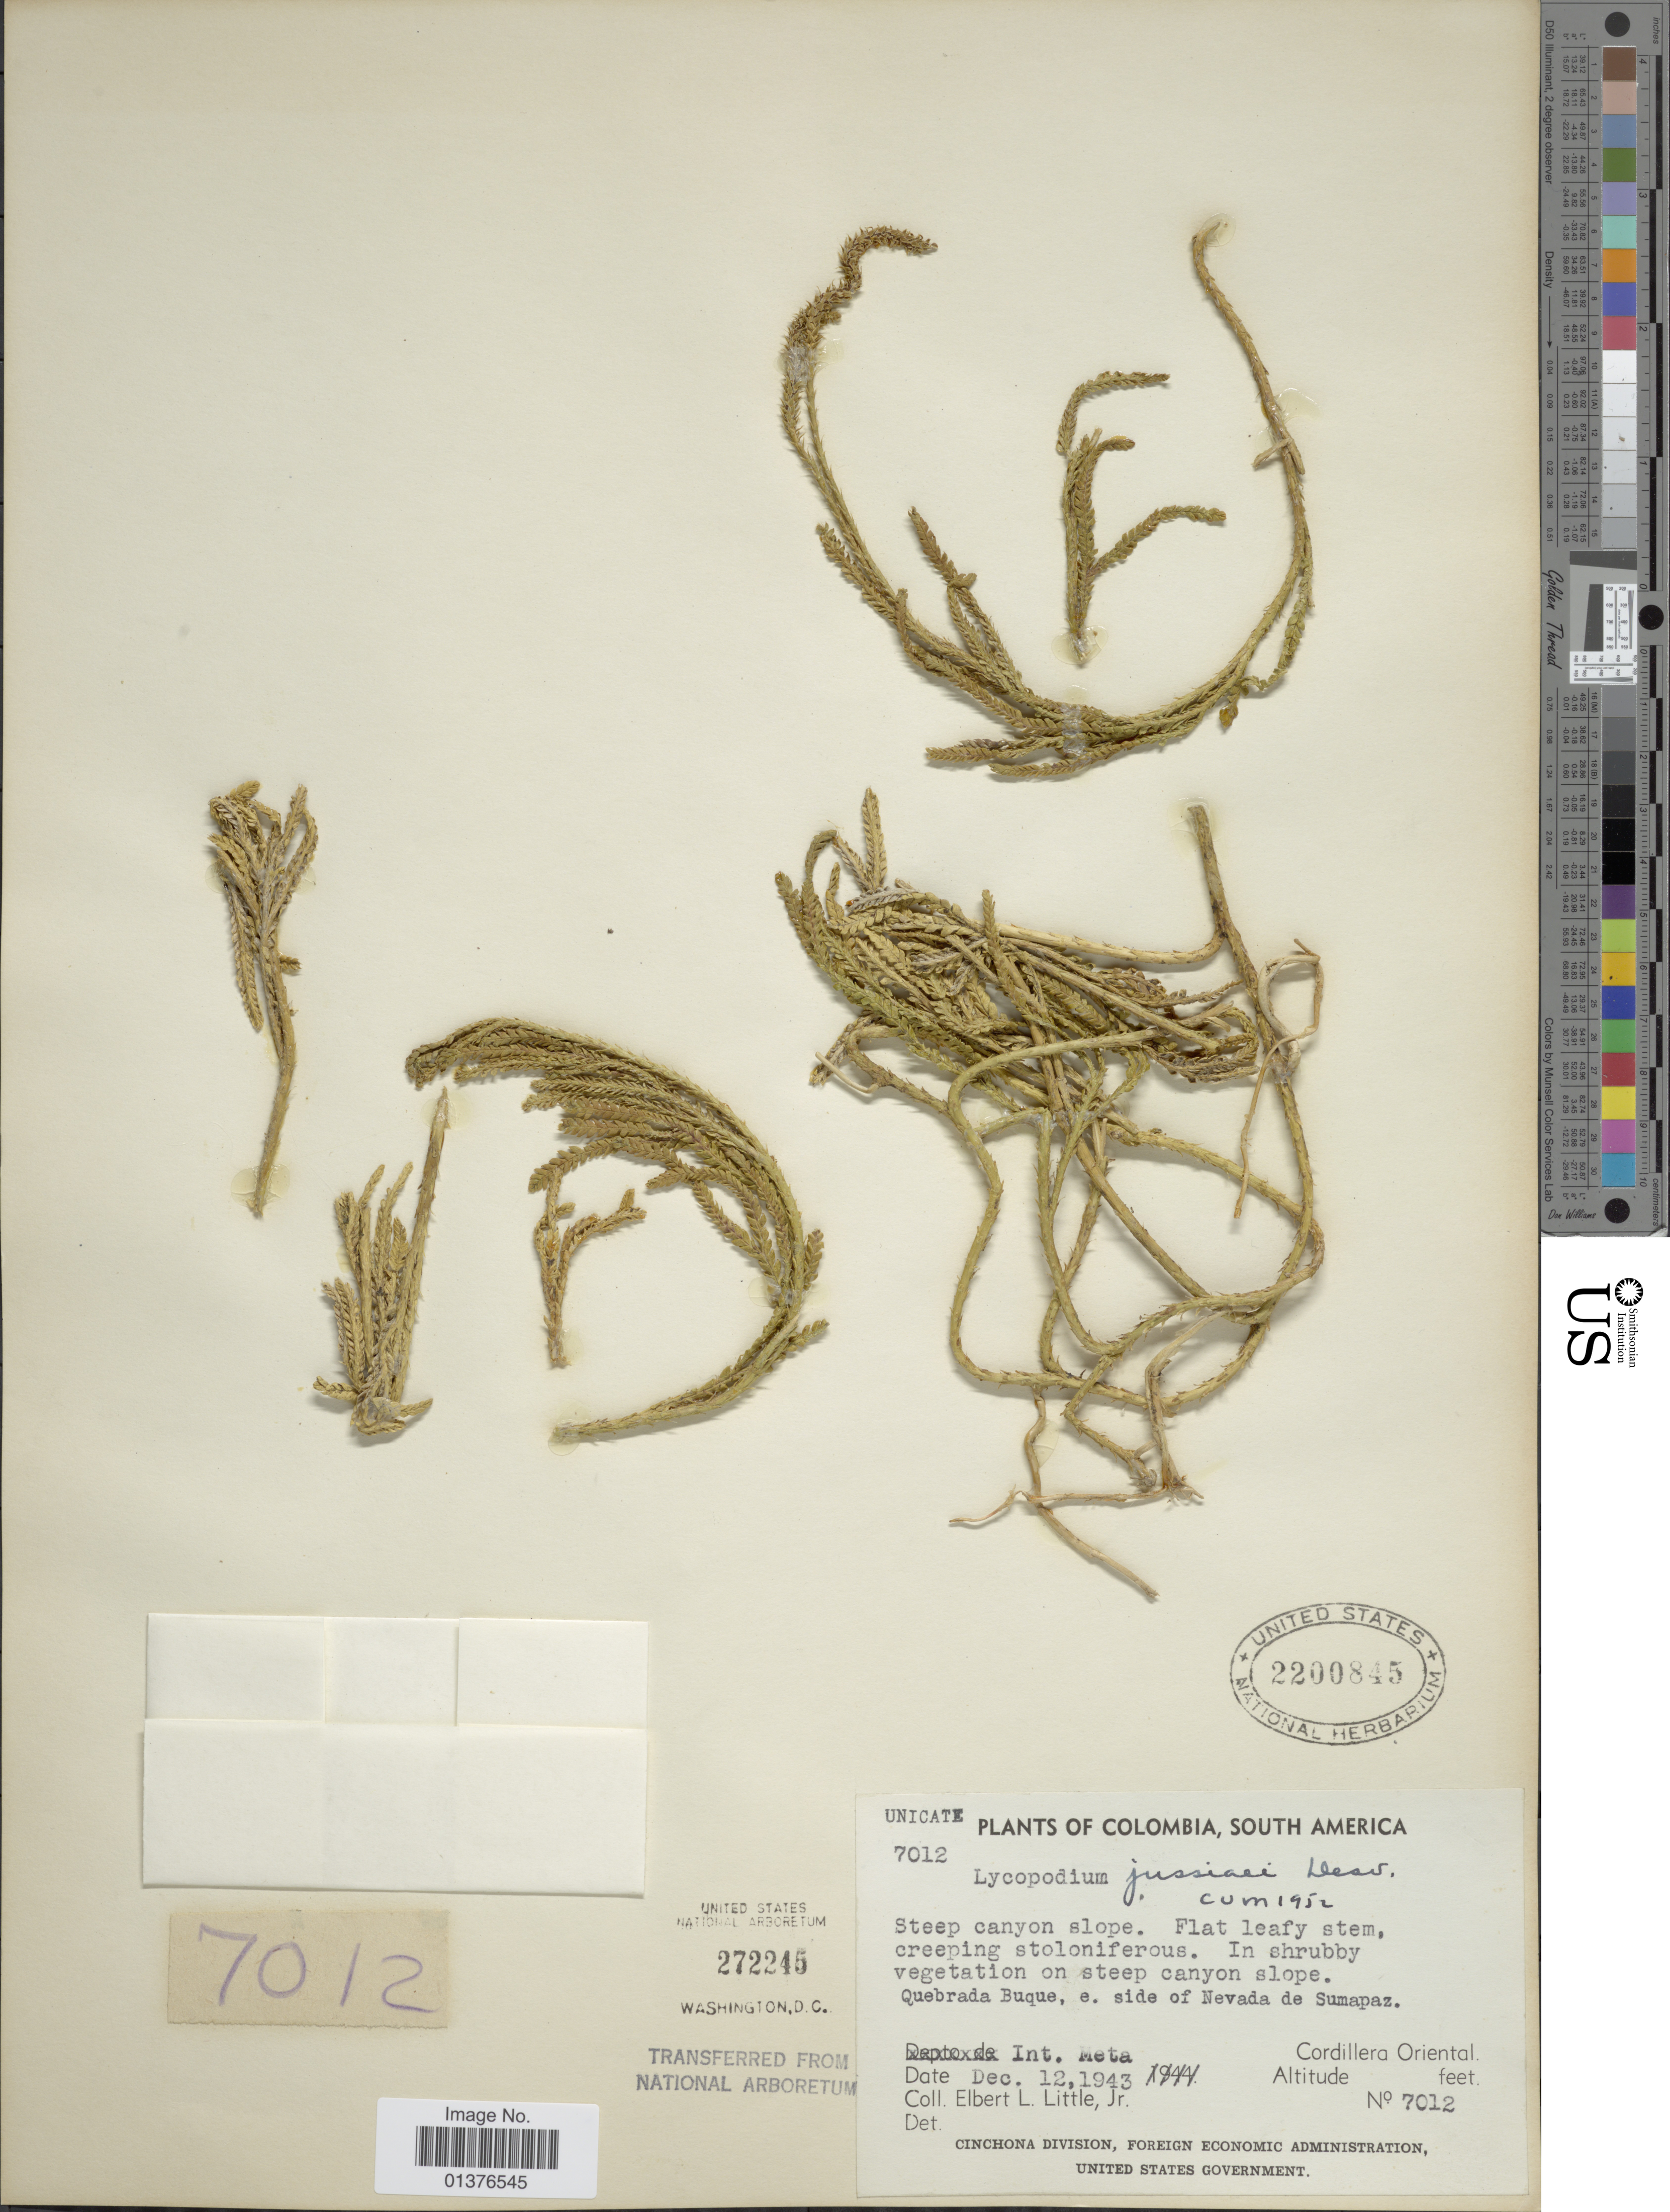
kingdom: Plantae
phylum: Tracheophyta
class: Lycopodiopsida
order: Lycopodiales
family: Lycopodiaceae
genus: Diphasium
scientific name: Diphasium jussiaei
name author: (Desv.) C. Presl ex Rothm.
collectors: E. L. Little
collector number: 7012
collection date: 1943-12-12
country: Colombia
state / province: Meta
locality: Quebrada buque, e. side of Nevada de Sumapaz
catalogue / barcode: US 2200845